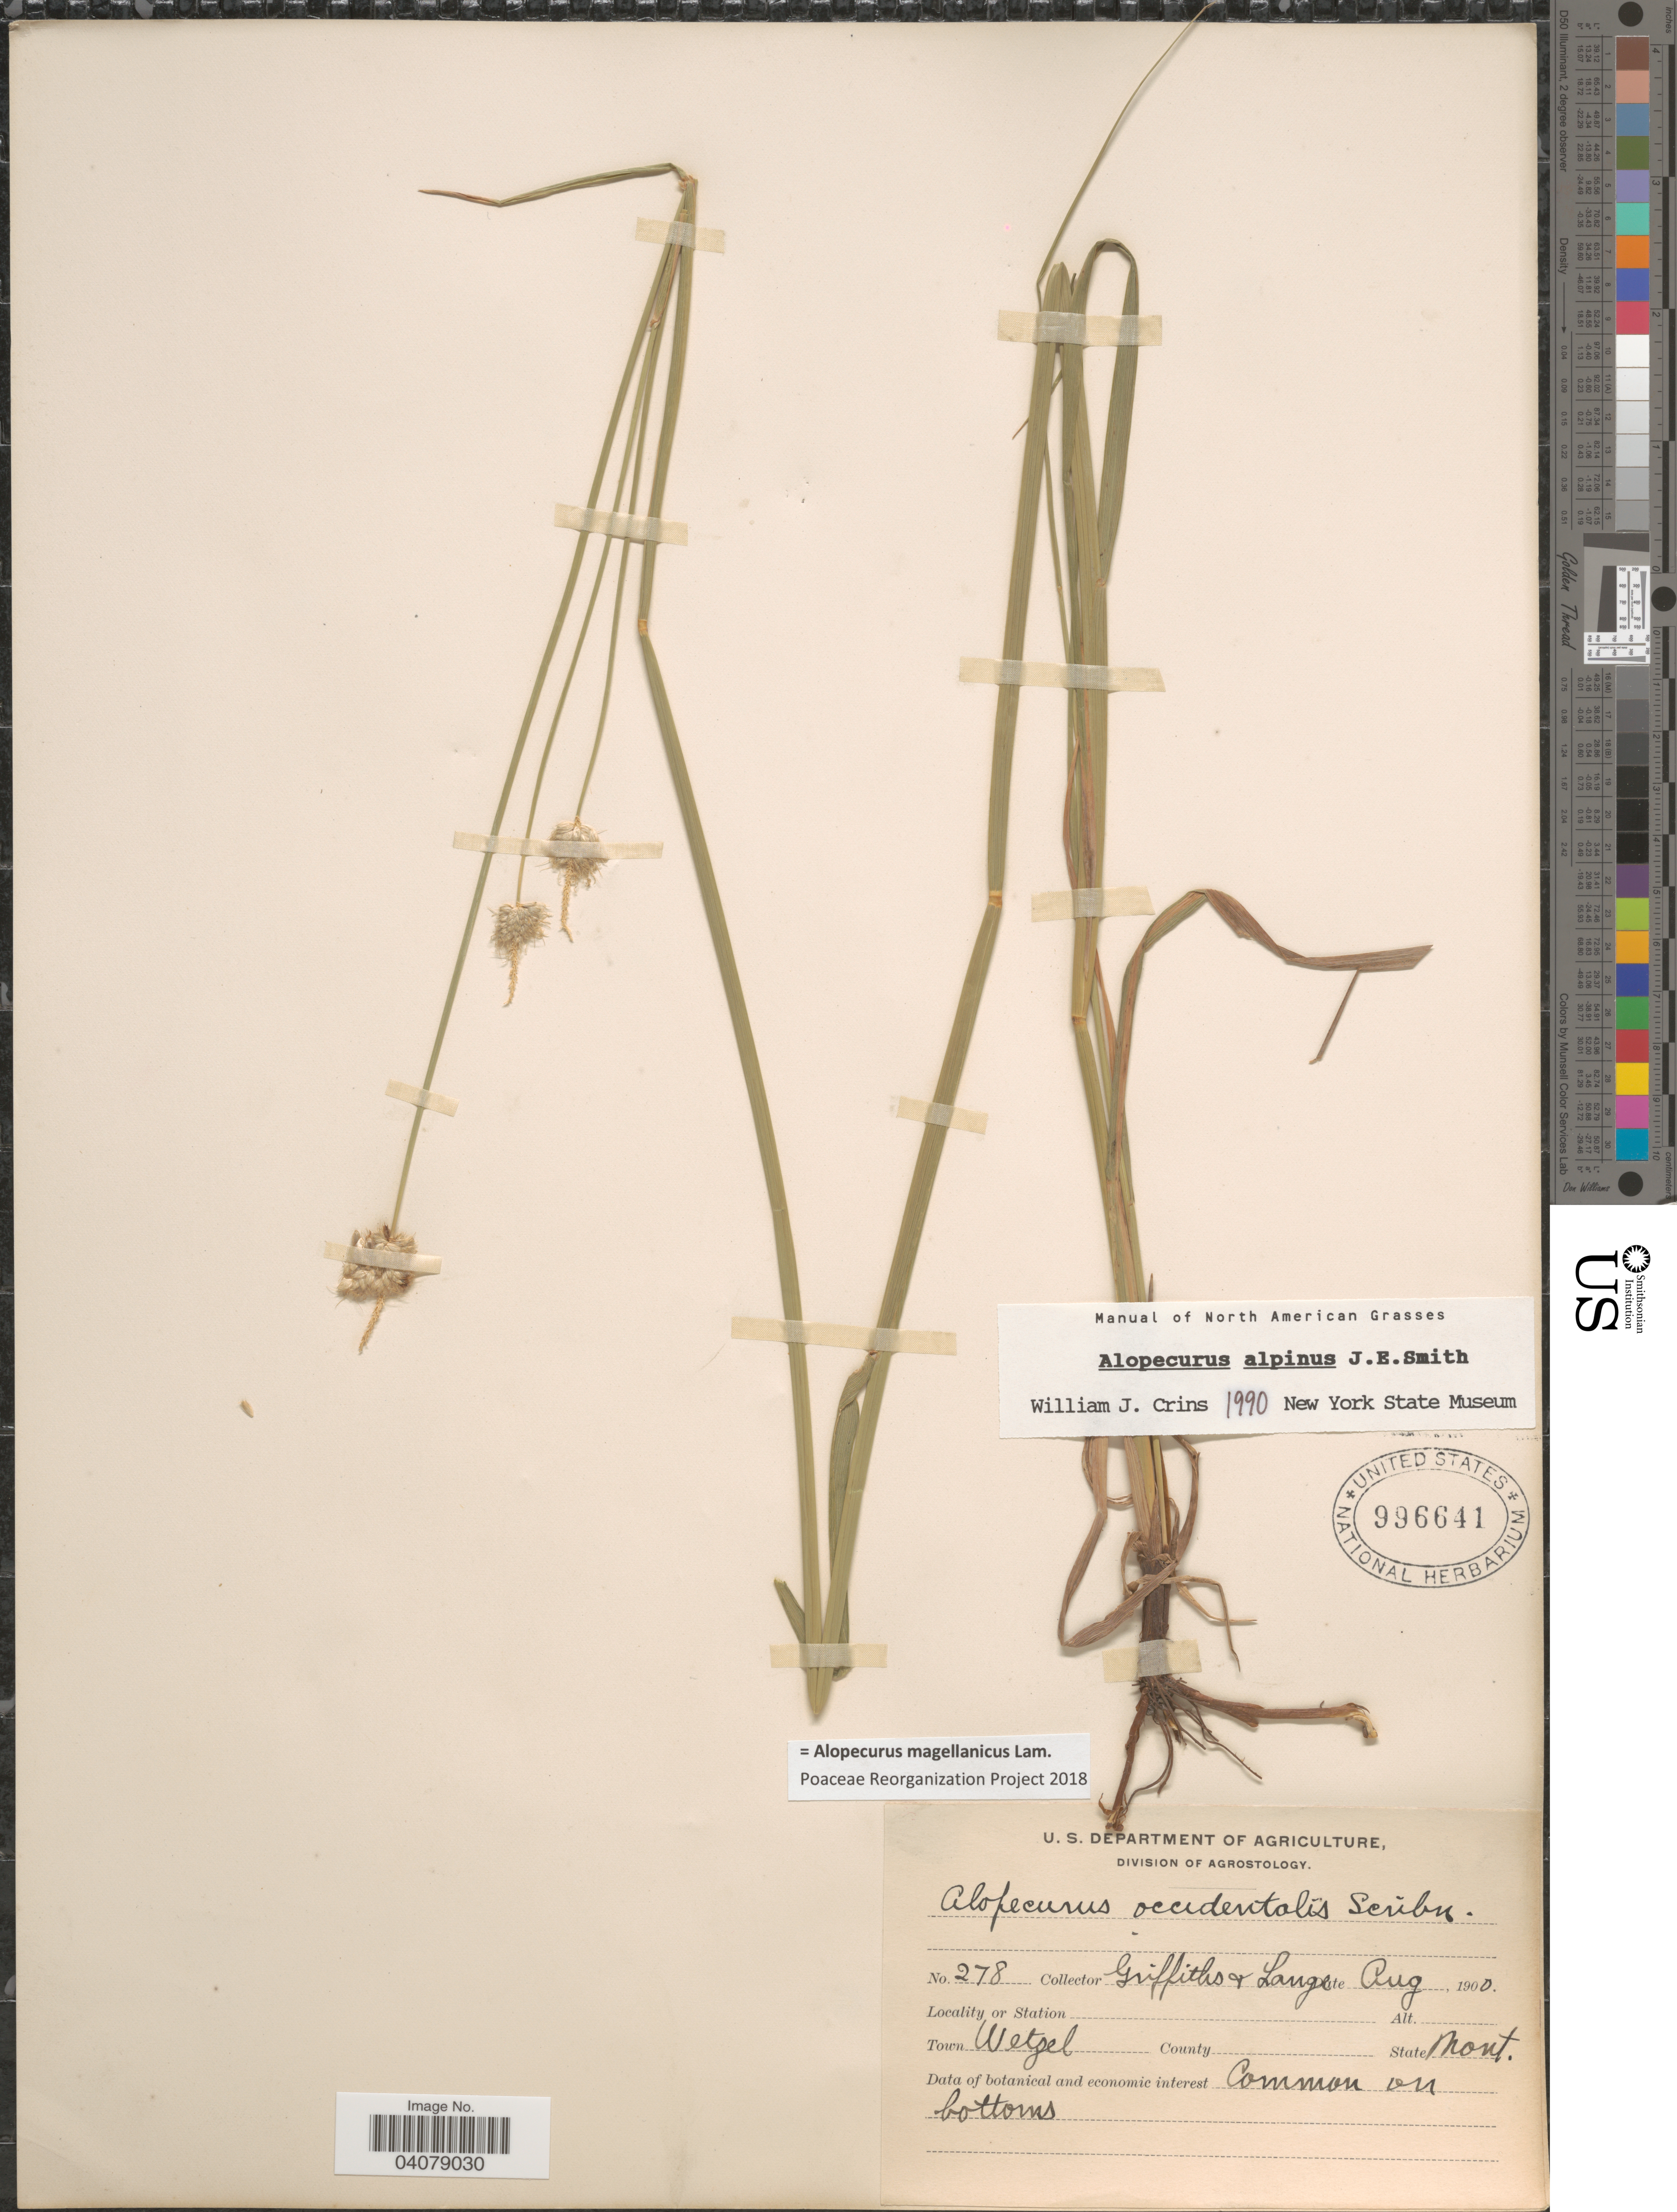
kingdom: Plantae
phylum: Tracheophyta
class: Liliopsida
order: Poales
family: Poaceae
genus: Alopecurus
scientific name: Alopecurus magellanicus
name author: Lam.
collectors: -- Griffiths & -- Lange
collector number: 278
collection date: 1900-08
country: United States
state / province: Montana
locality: Town Wetzel.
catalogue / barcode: US 996641